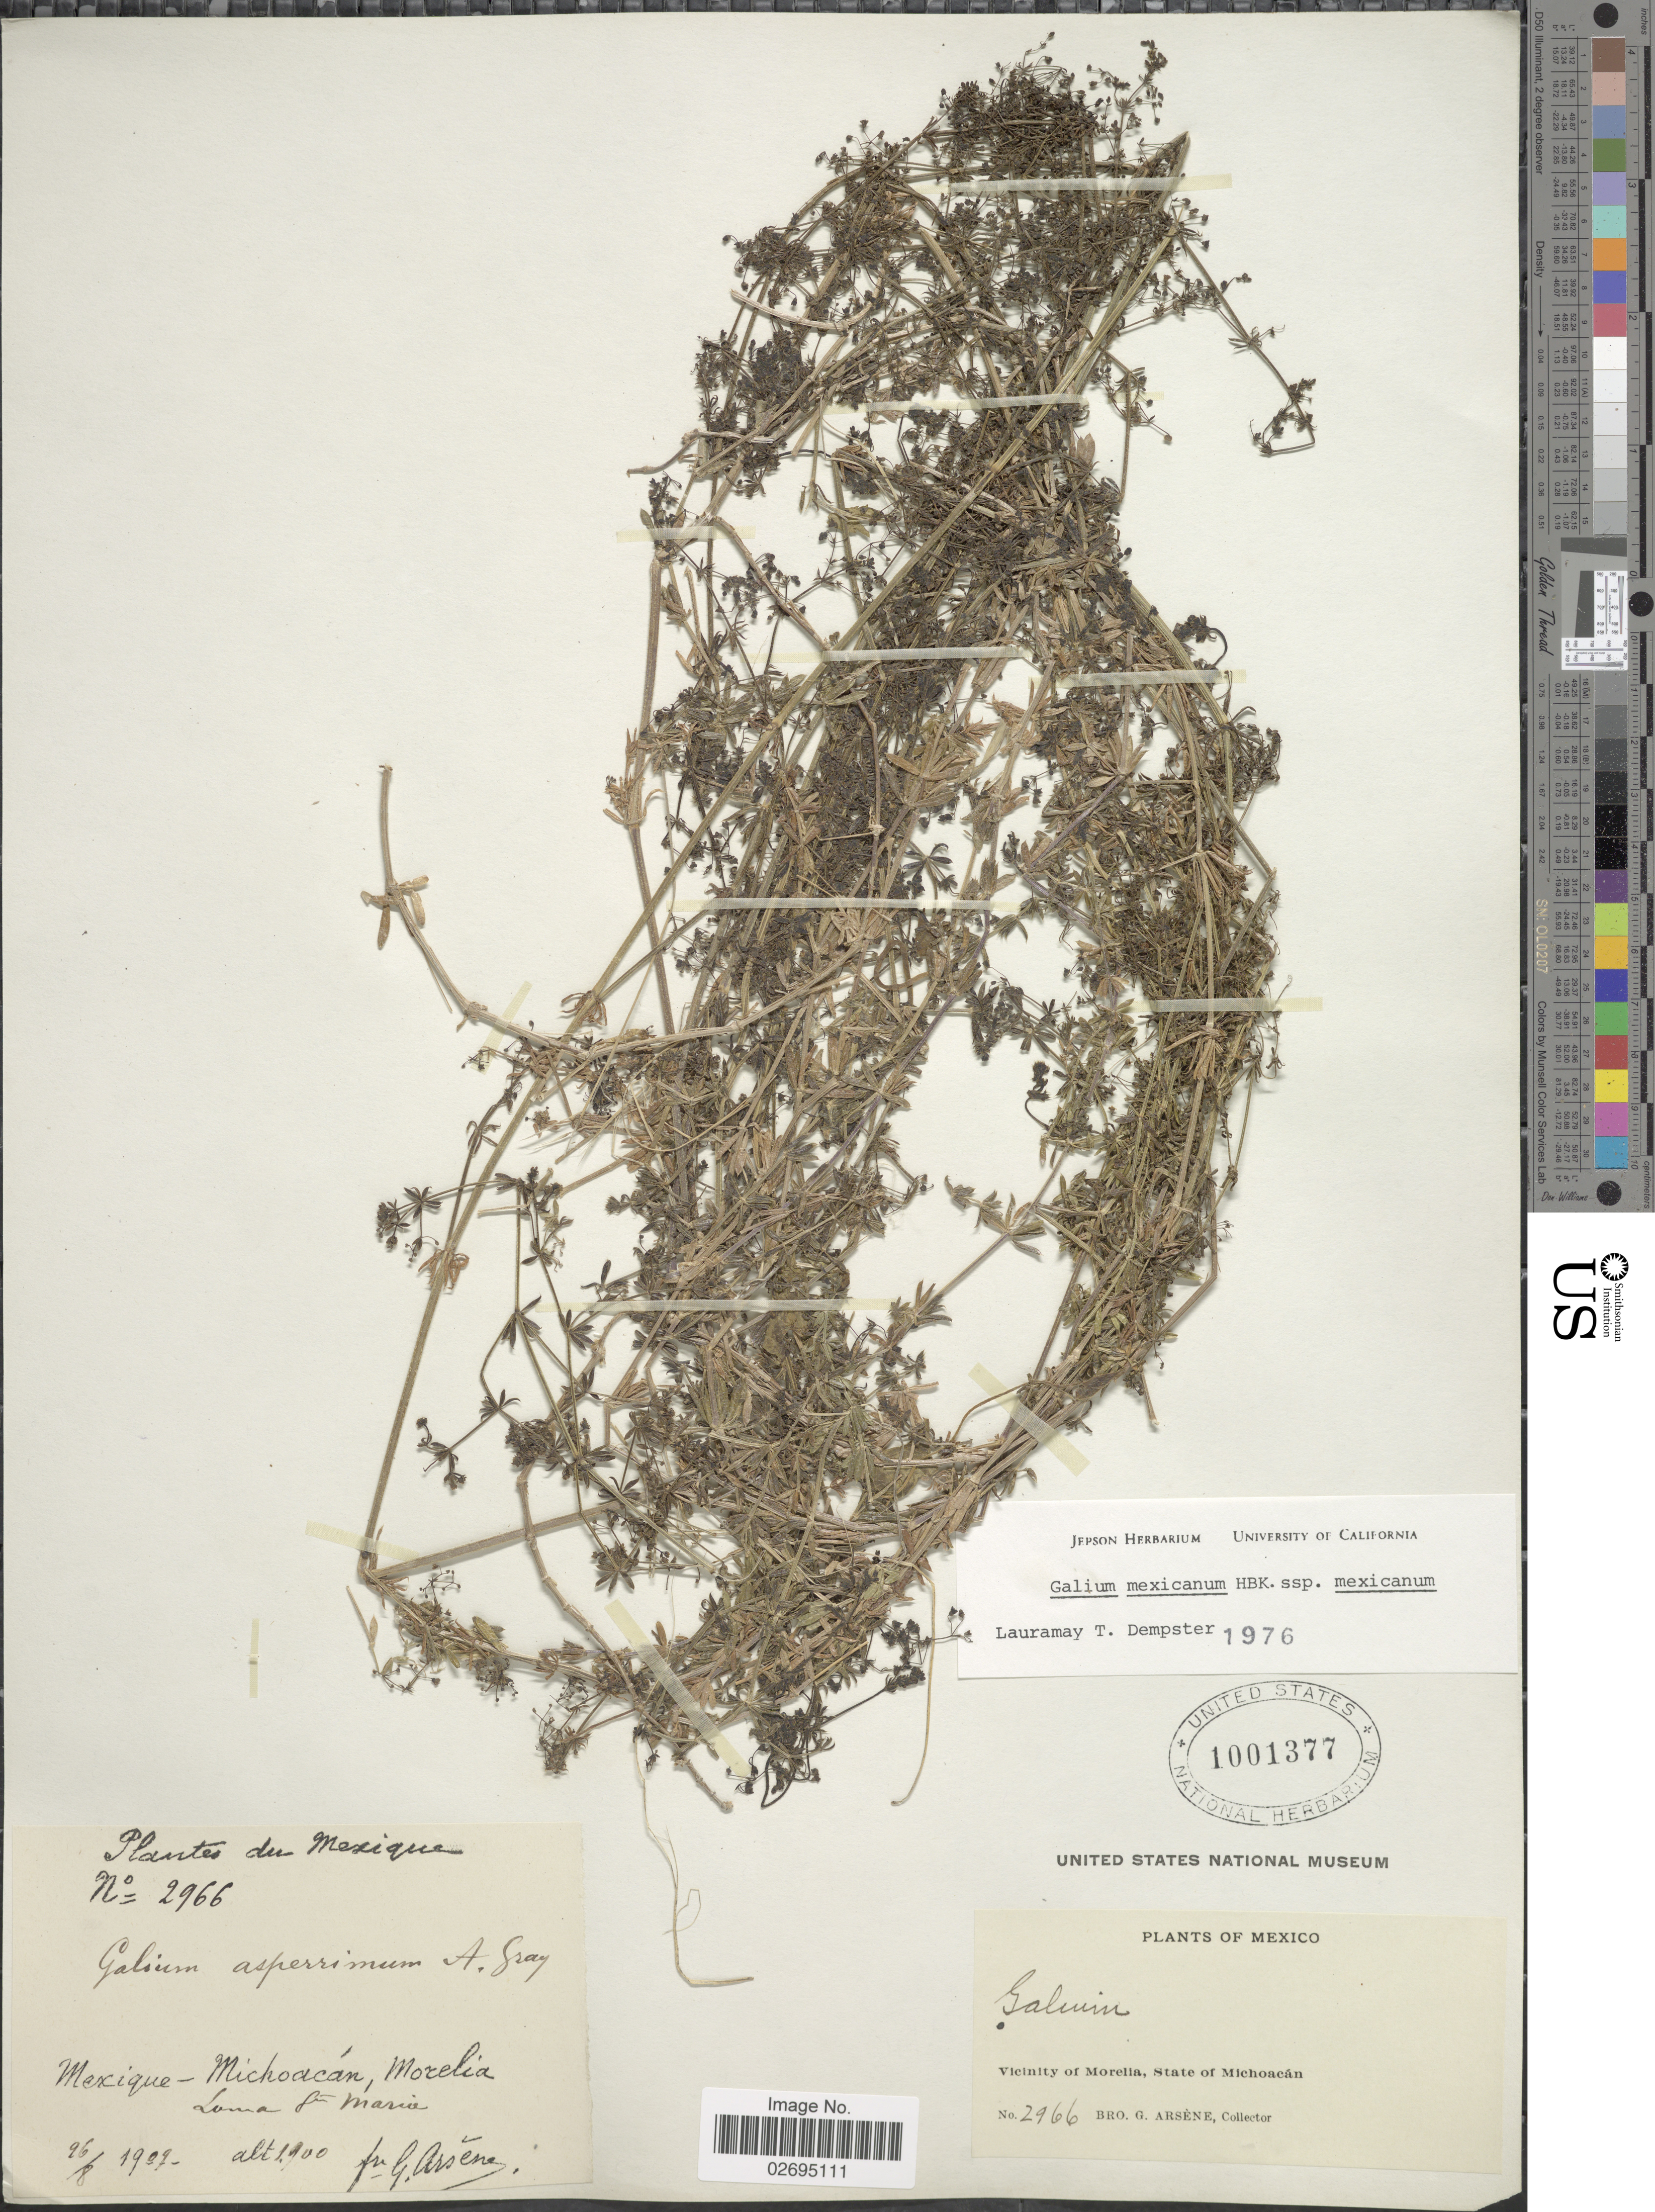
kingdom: Plantae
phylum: Tracheophyta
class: Magnoliopsida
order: Gentianales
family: Rubiaceae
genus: Galium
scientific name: Galium mexicanum subsp. mexicanum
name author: Kunth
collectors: Bro. G. Arsène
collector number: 2966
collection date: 1909-08-26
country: Mexico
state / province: Michoacán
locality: Loma St. Maria [Lomas de Santa María]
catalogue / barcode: US 1001377